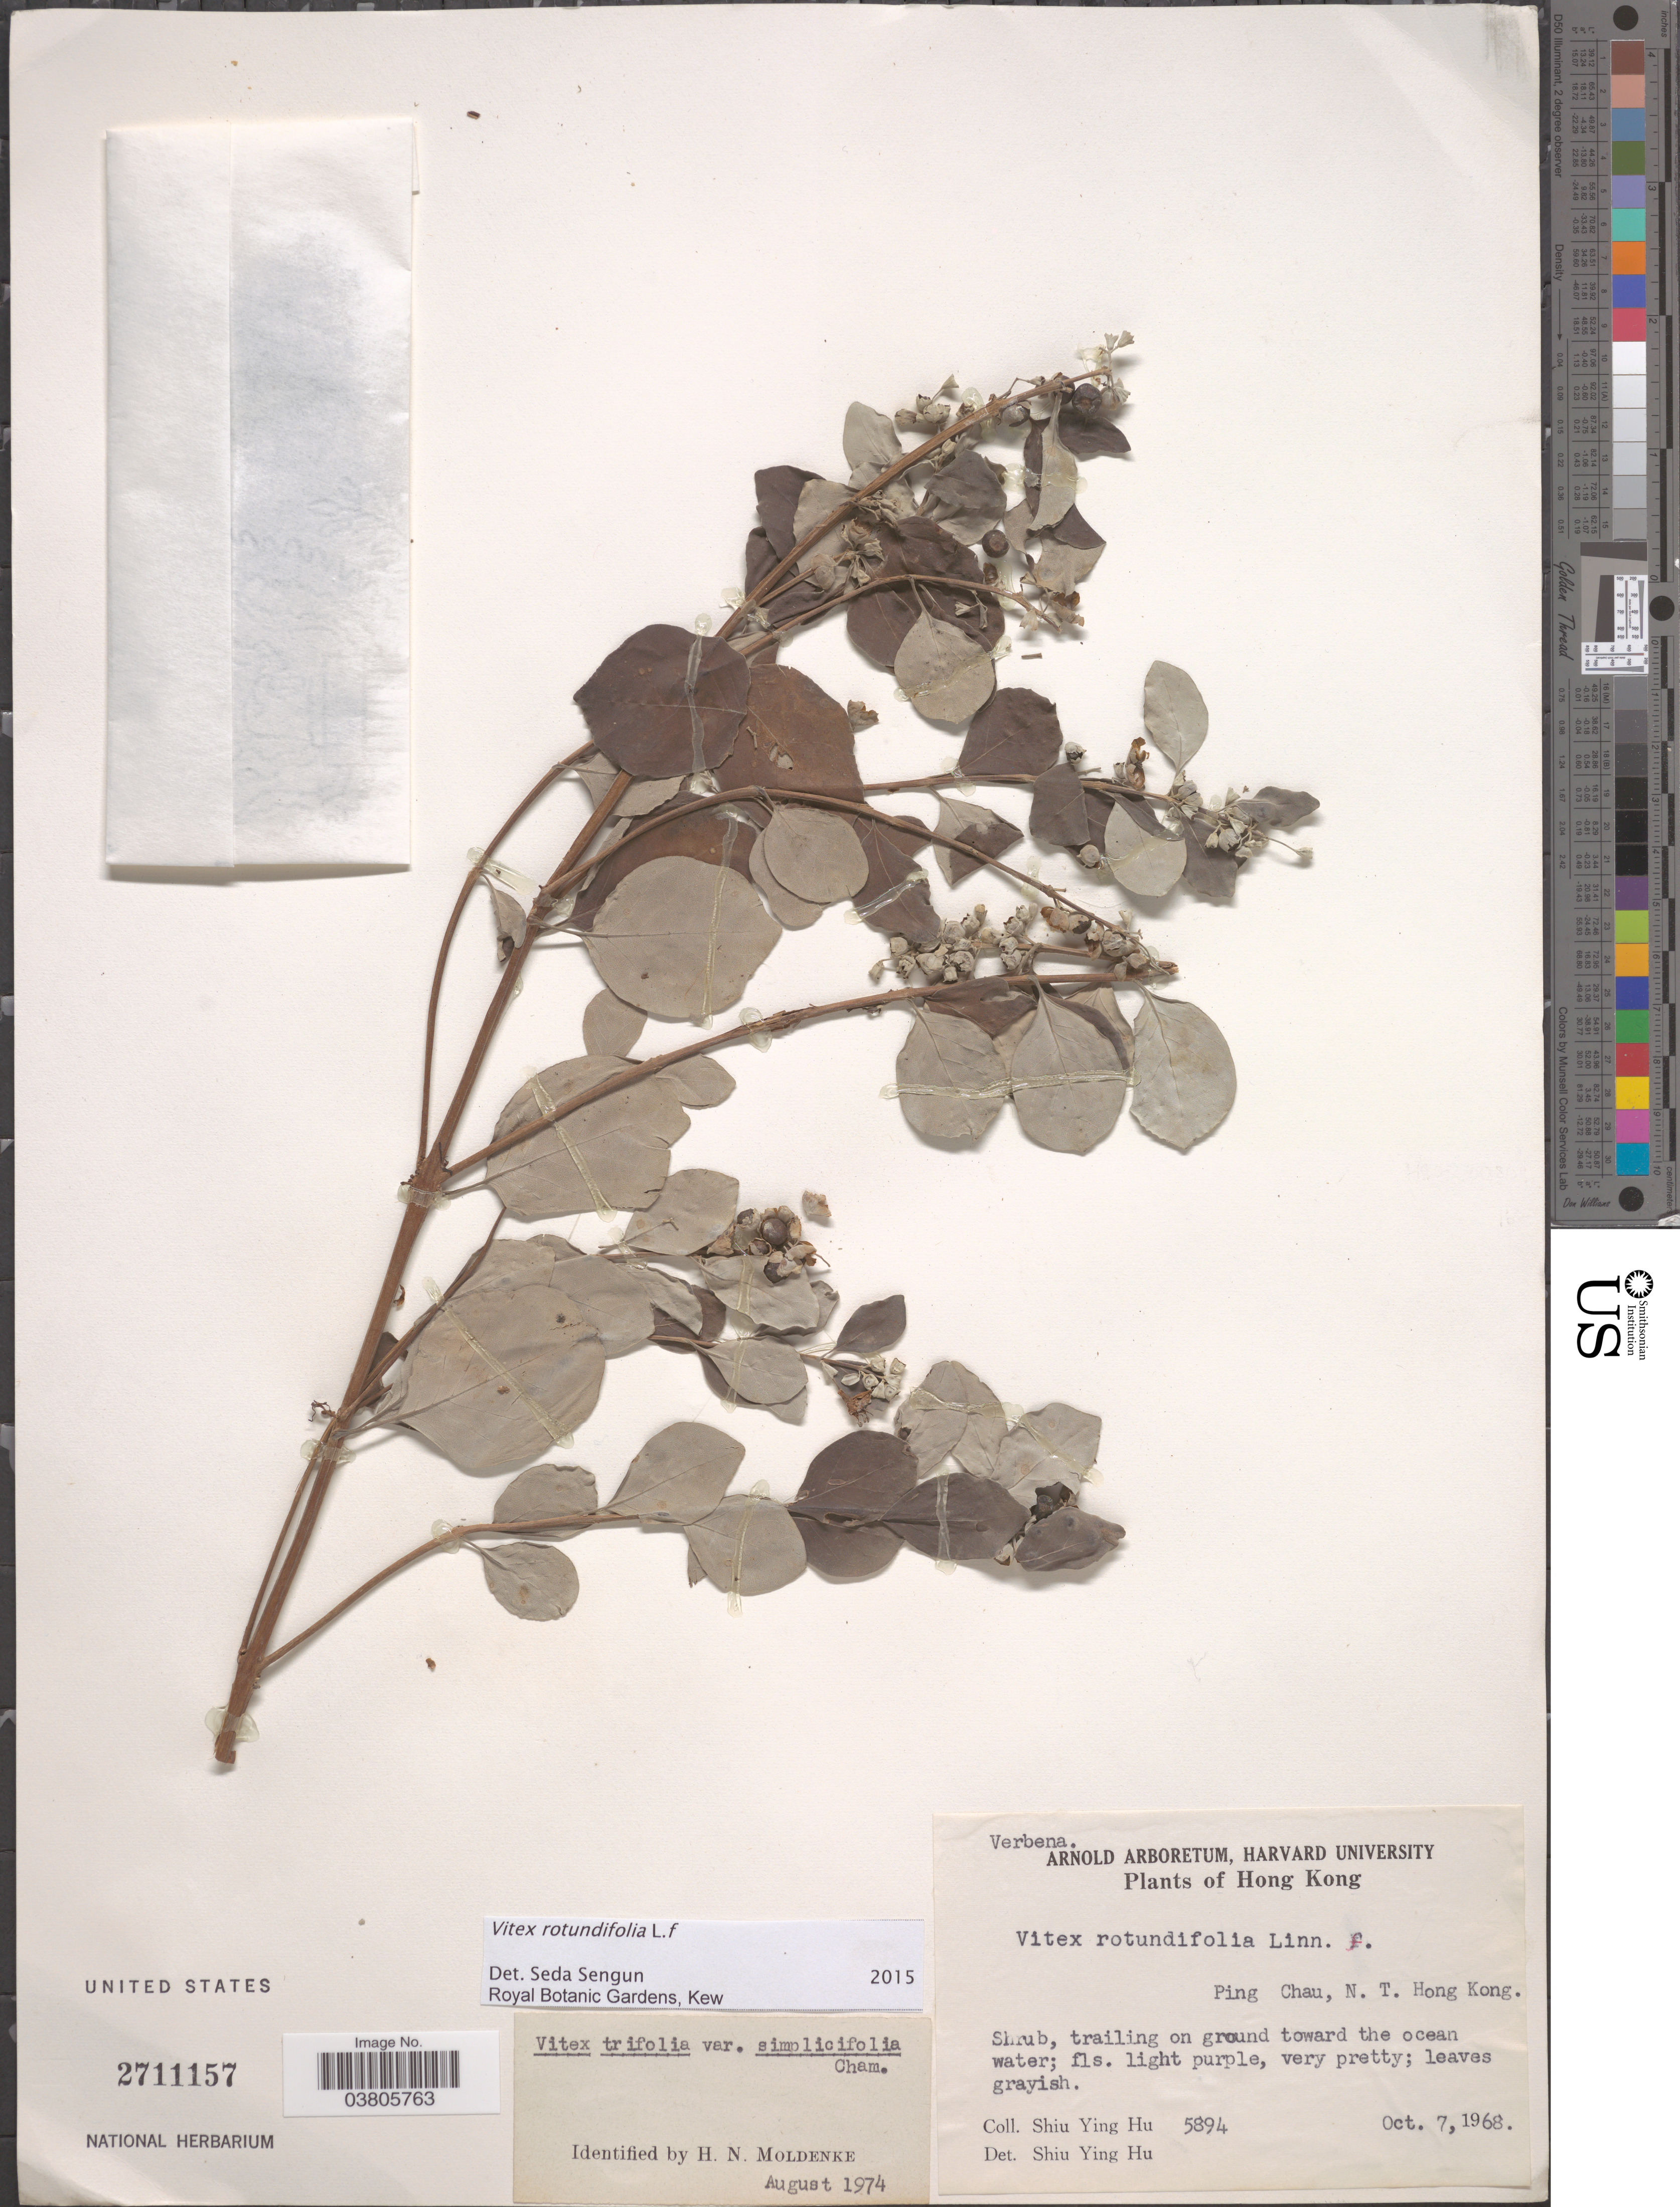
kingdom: Plantae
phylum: Tracheophyta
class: Magnoliopsida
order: Lamiales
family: Lamiaceae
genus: Vitex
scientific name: Vitex rotundifolia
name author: L. f.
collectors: S. Y. Hu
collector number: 5894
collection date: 1968-10-07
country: China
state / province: Hong Kong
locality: Ping Chau, N. T. Hong Kong.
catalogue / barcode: US 2711157